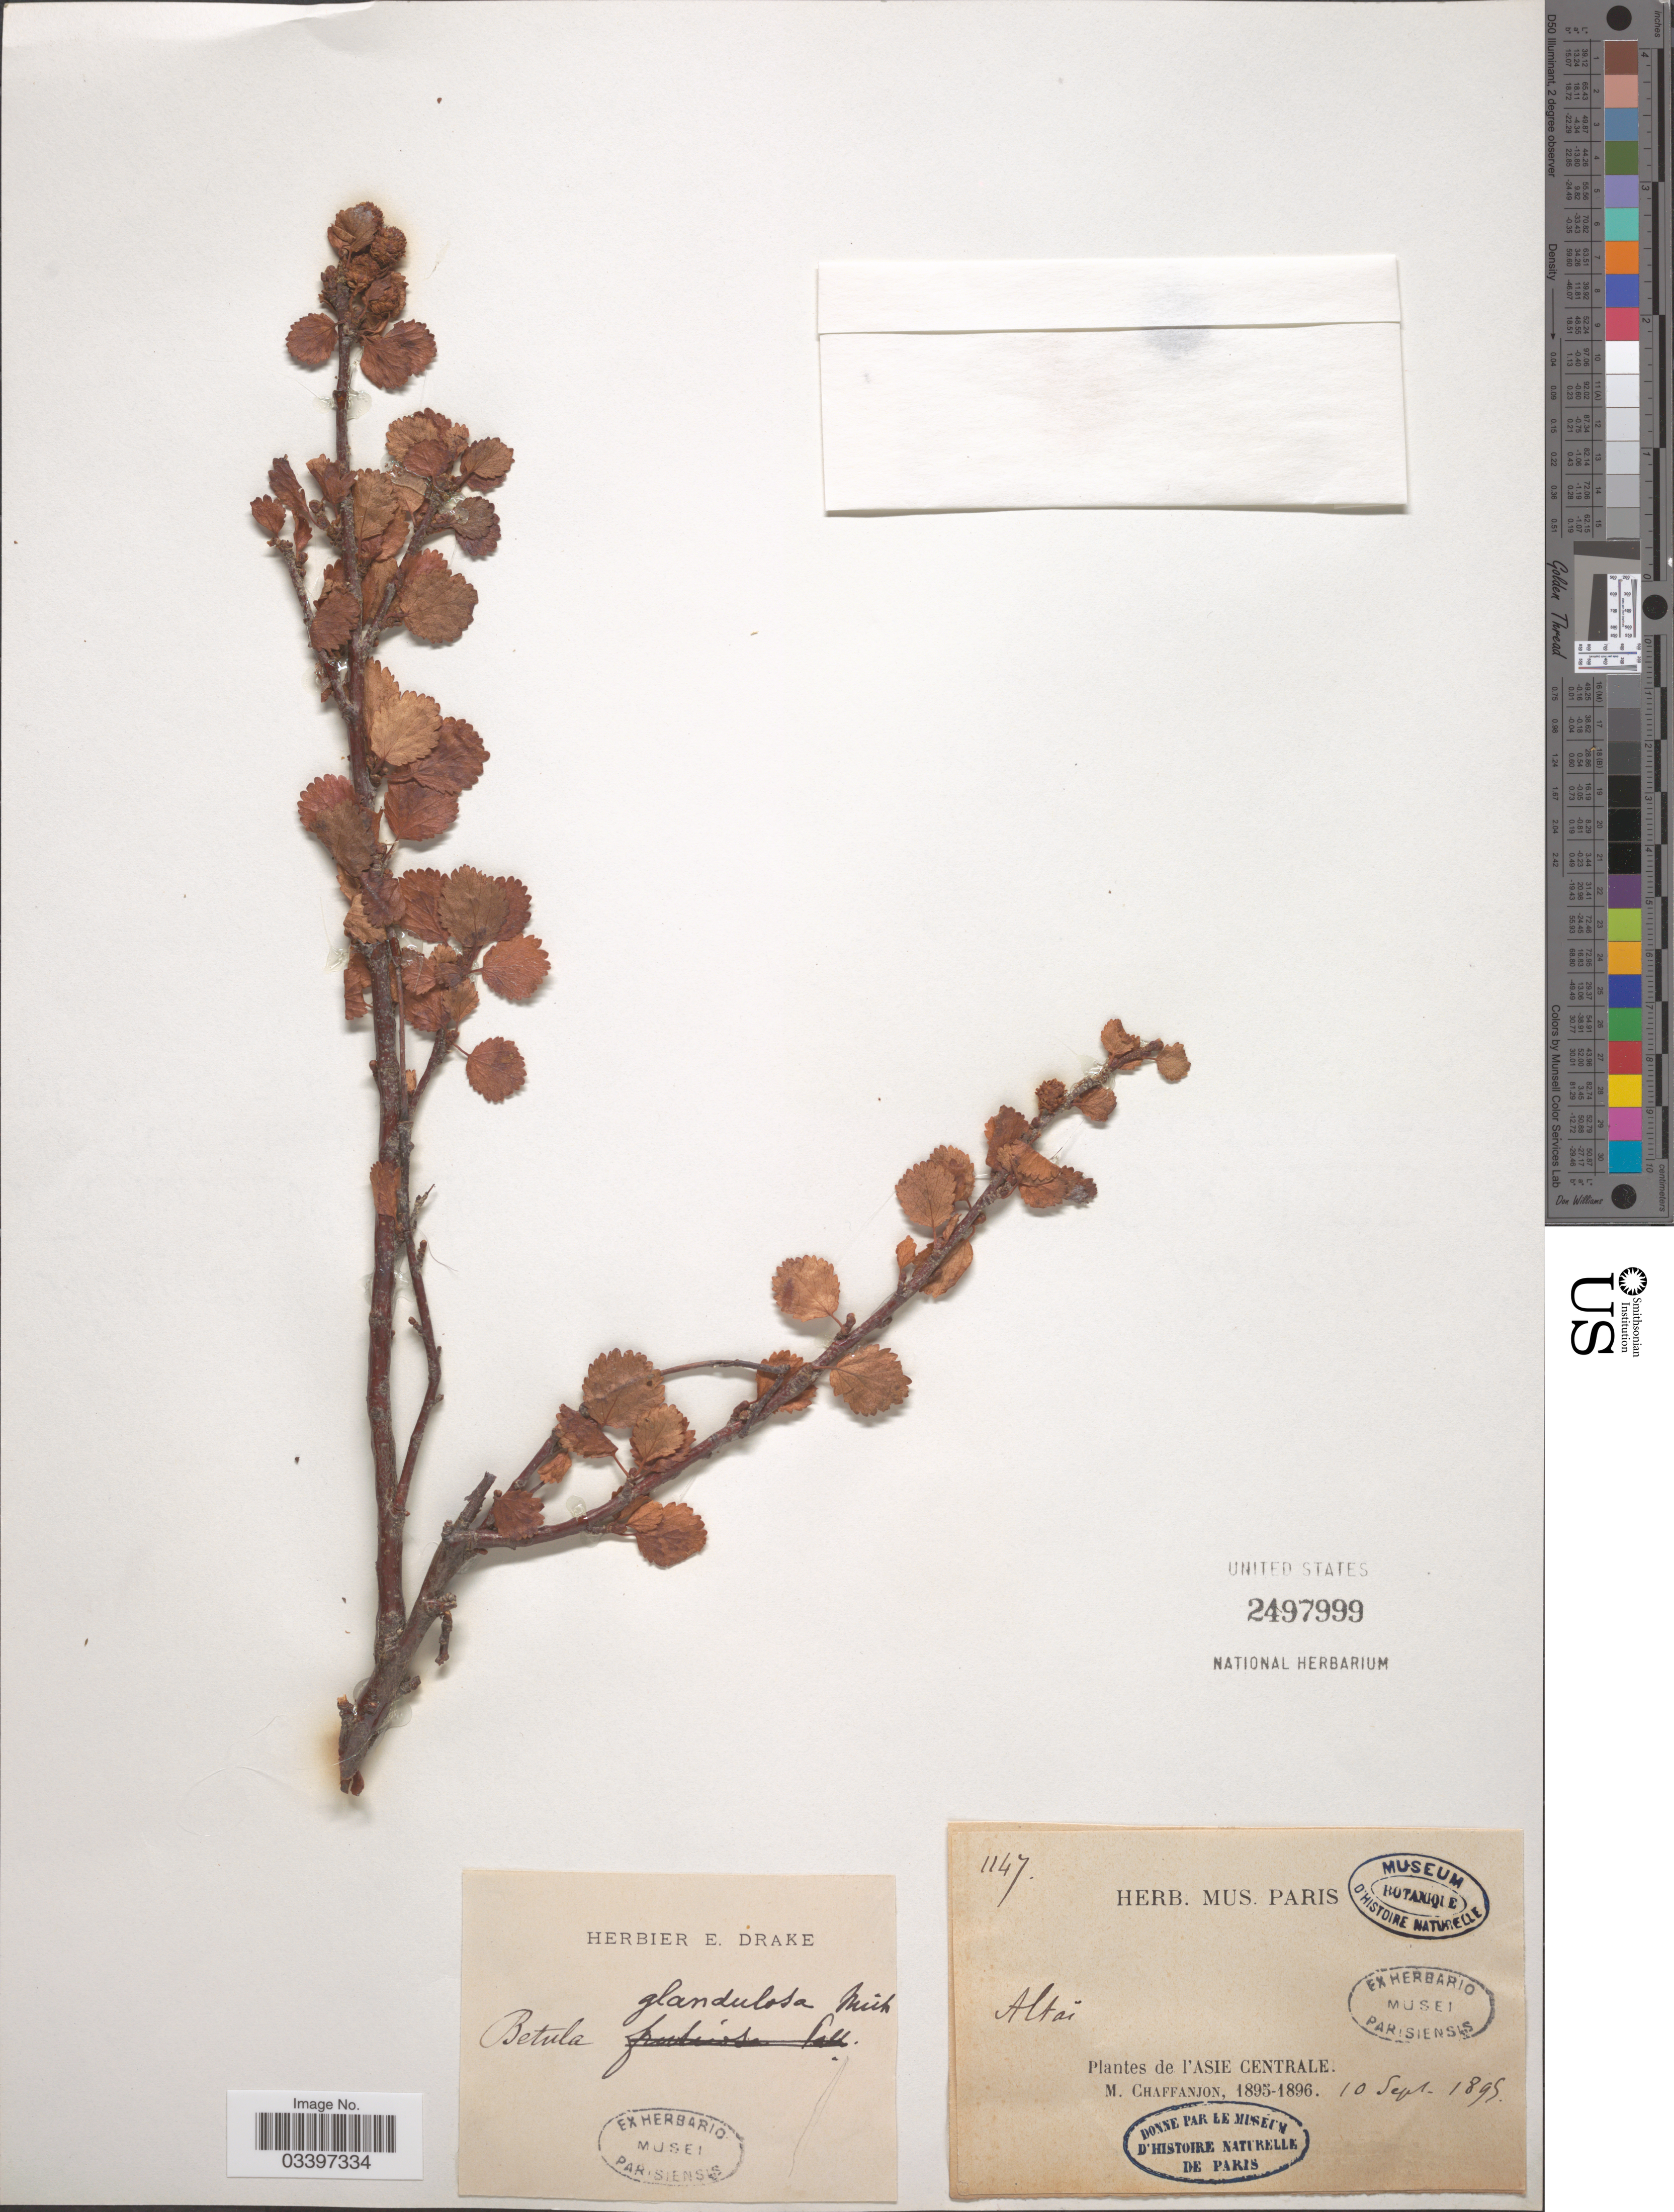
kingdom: Plantae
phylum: Tracheophyta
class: Magnoliopsida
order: Fagales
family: Betulaceae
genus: Betula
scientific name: Betula glandulosa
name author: Michx.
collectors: M. Chaffanjon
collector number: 1147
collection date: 1895-09-10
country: Russian Federation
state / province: Altai Republic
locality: Altai. Asie Centrale.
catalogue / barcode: US 2497999